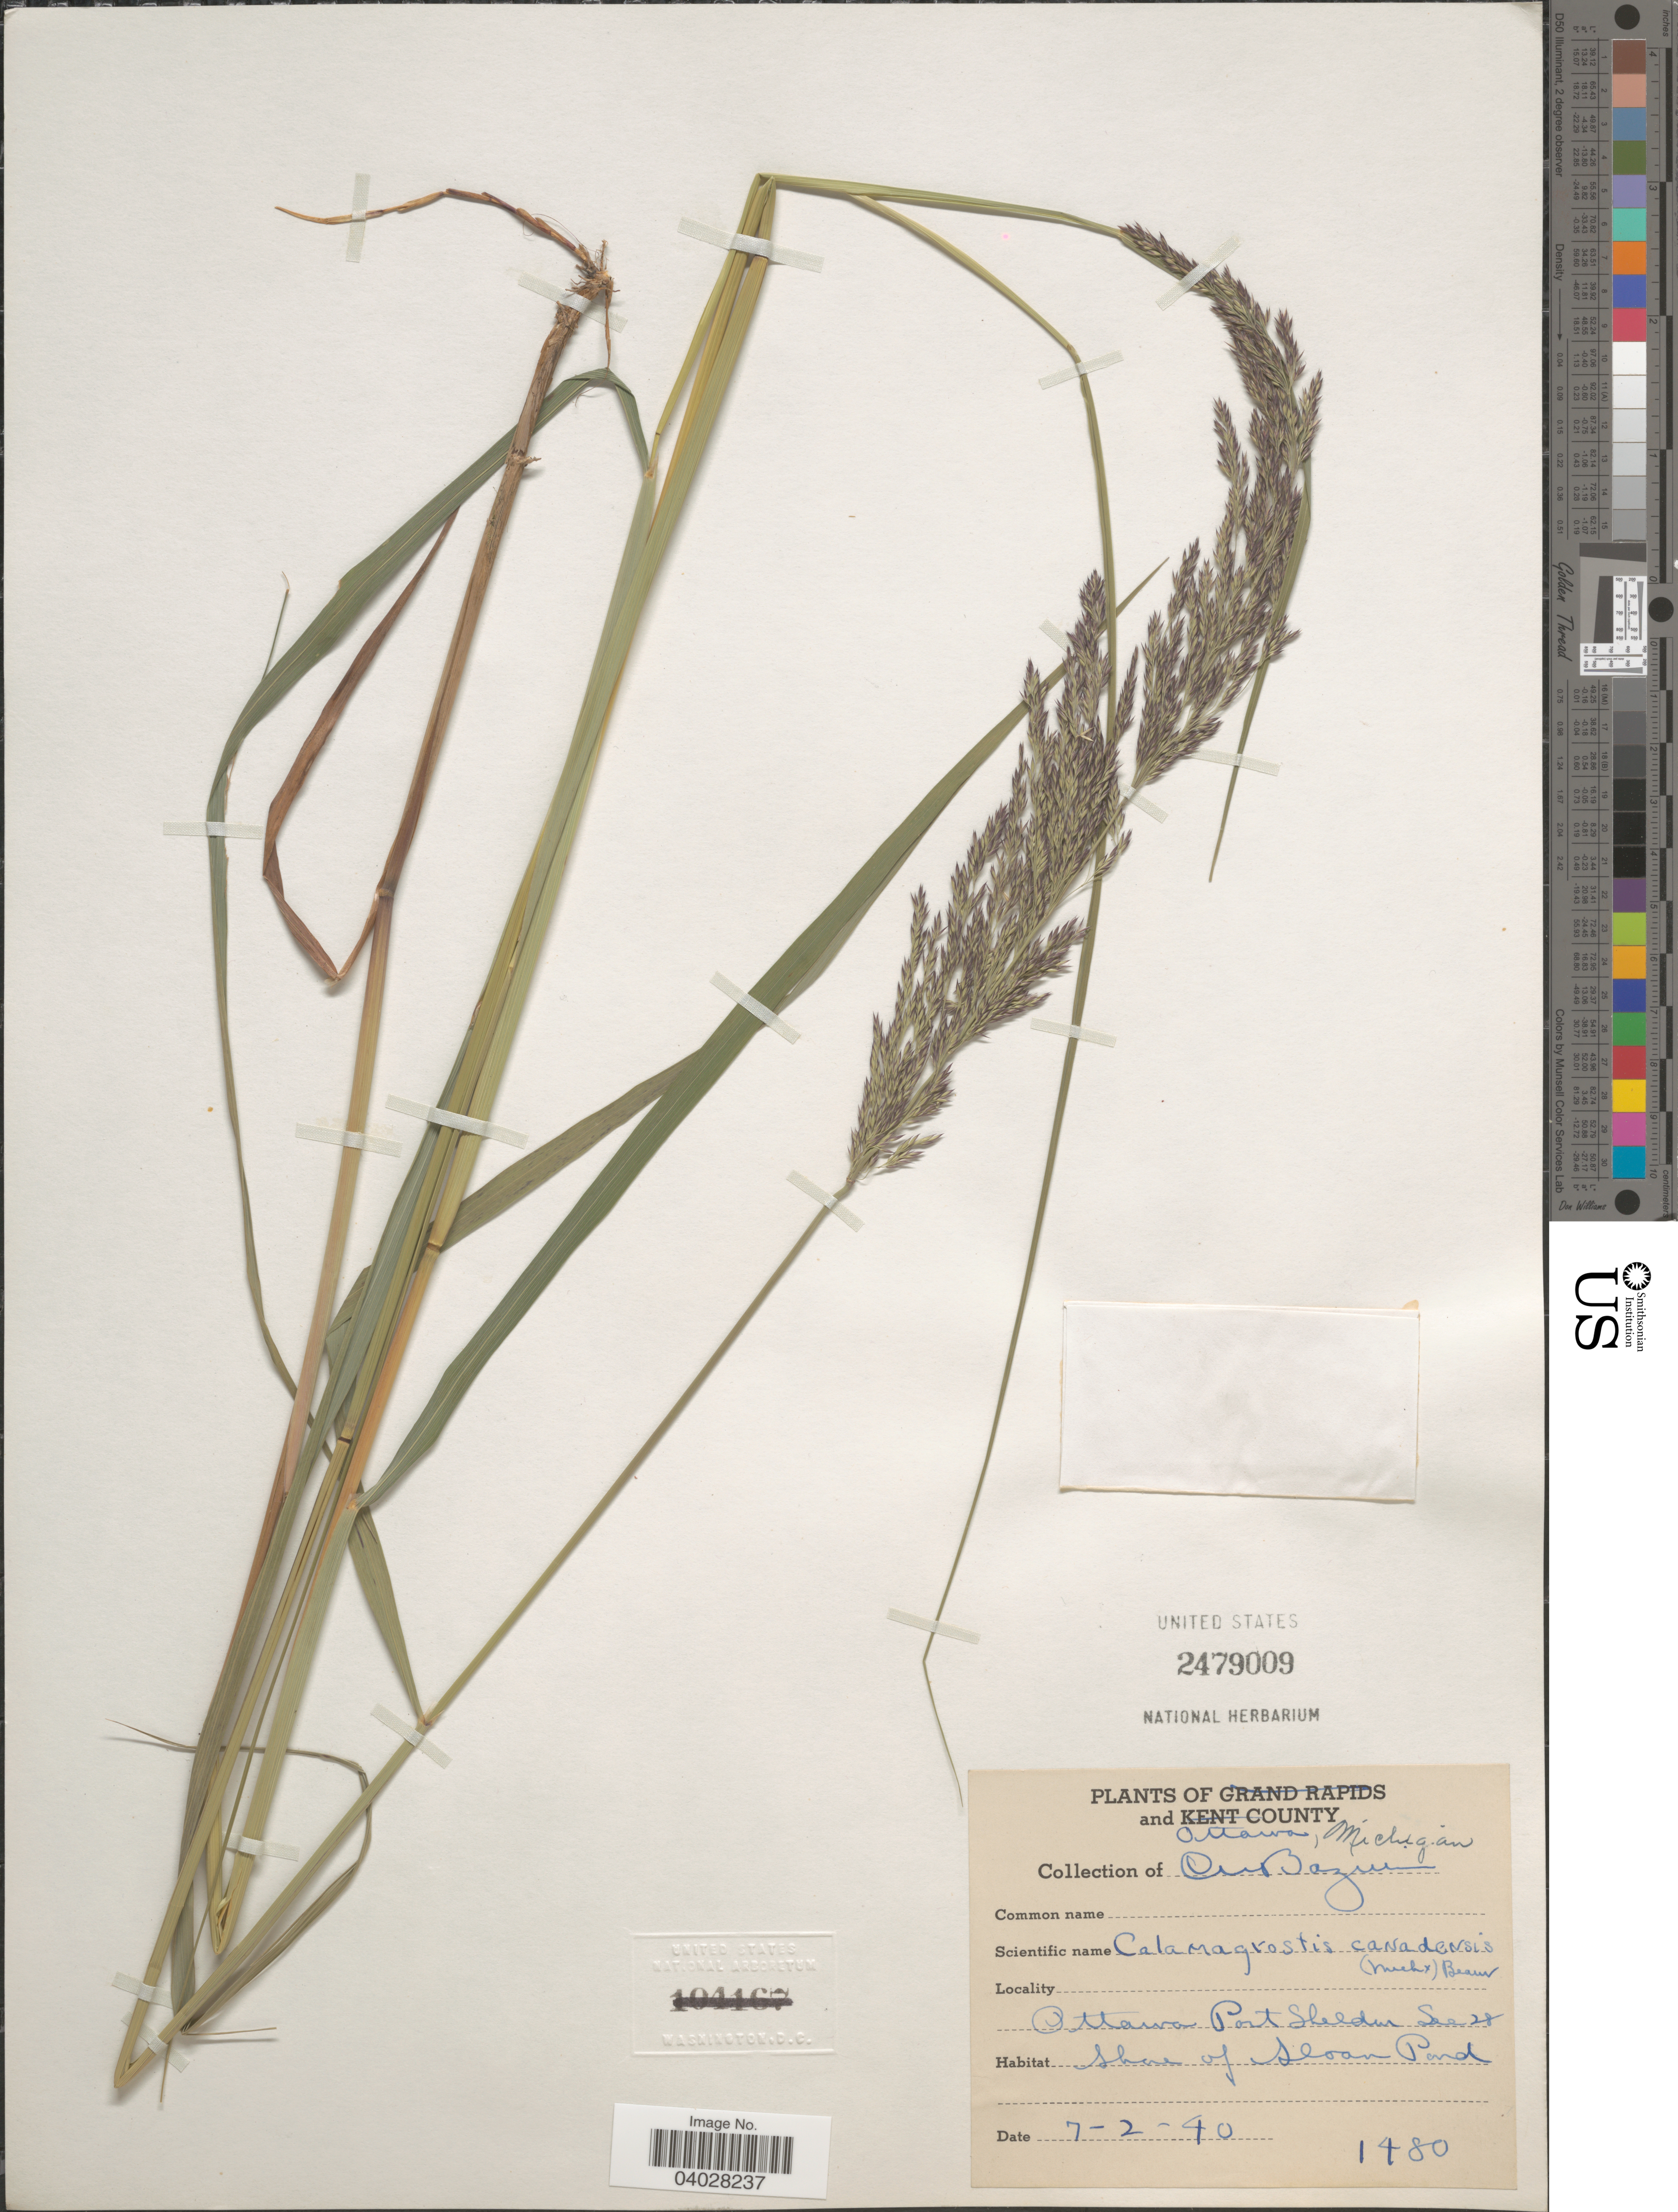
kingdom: Plantae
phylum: Tracheophyta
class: Liliopsida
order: Poales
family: Poaceae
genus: Calamagrostis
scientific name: Calamagrostis canadensis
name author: (Michx.) P. Beauv.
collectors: C. Bazuin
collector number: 1480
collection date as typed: Transcribed d/m/y: 2/7/40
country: United States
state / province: Michigan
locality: Ottawa. Ottawa Port Sheldon Sec 28. Shore of Sloan Pond.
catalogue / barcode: US 2479009